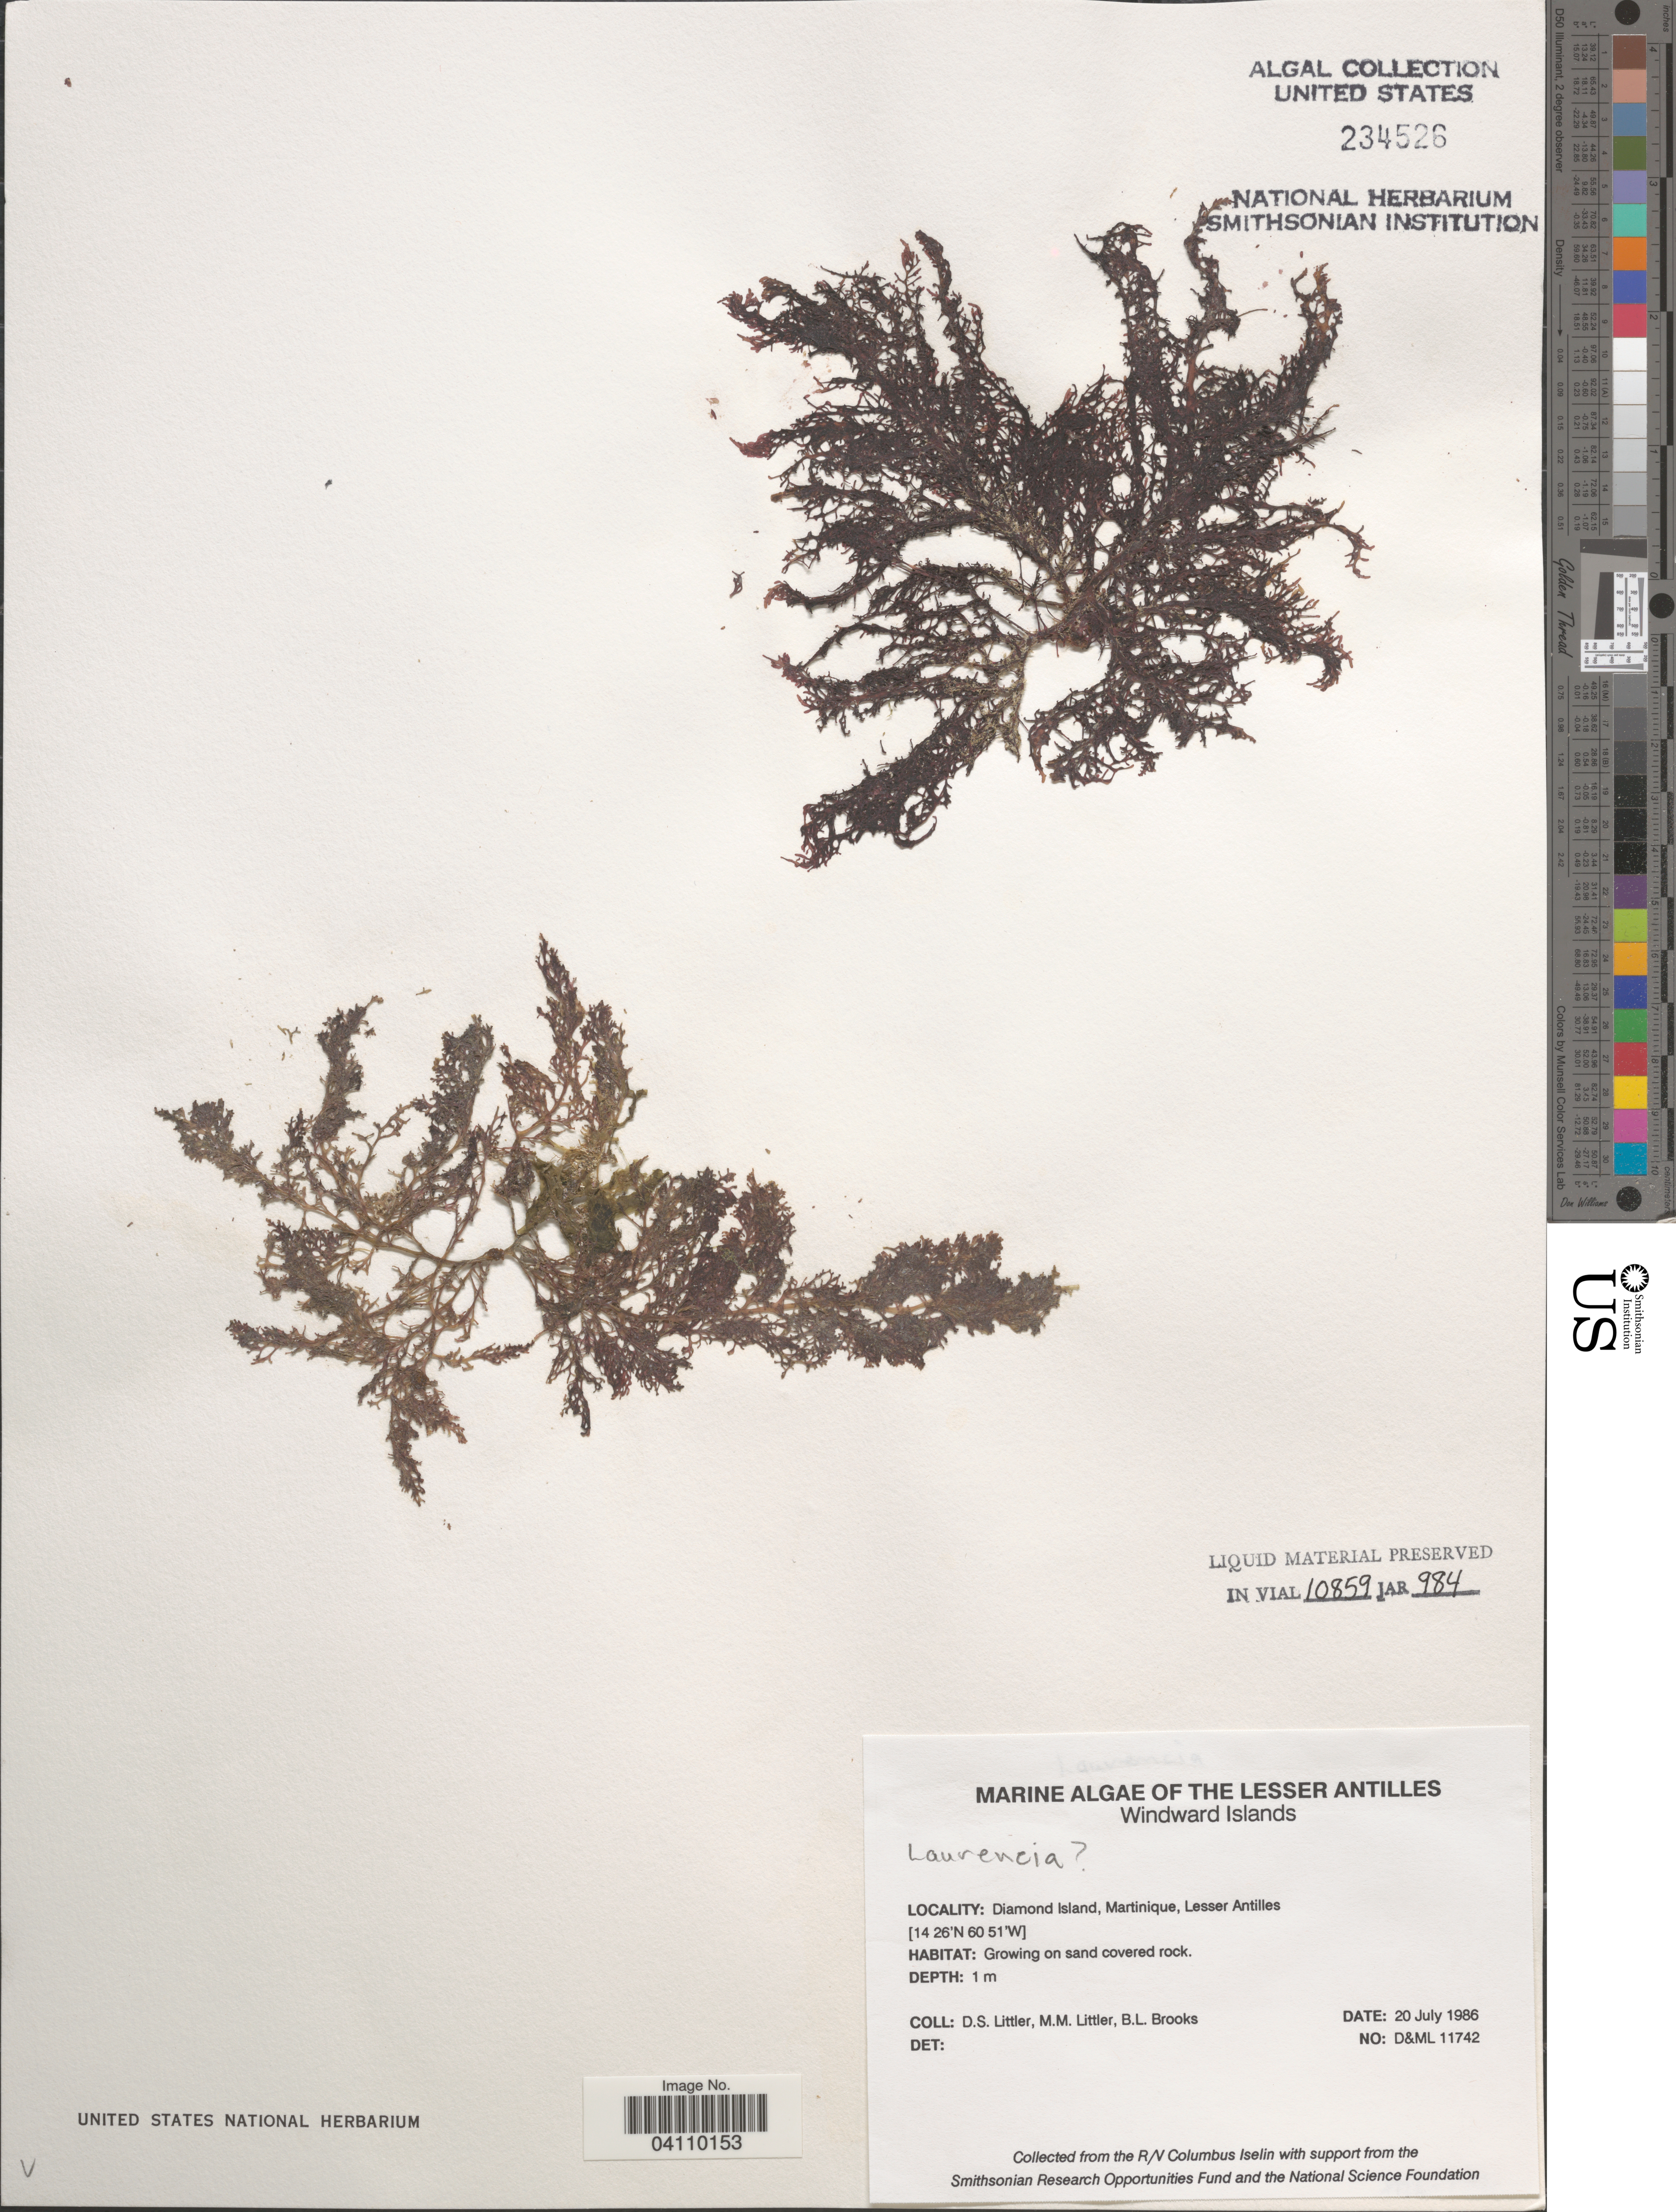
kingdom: Plantae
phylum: Rhodophyta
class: Florideophyceae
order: Ceramiales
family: Rhodomelaceae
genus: Laurencia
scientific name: Laurencia sp.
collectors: D. S. Littler & B. Brooks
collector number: D&ML11742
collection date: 1986-07-20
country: Martinique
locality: The Lesser Antilles. Windward Islands. Diamond Island.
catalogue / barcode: US 234526